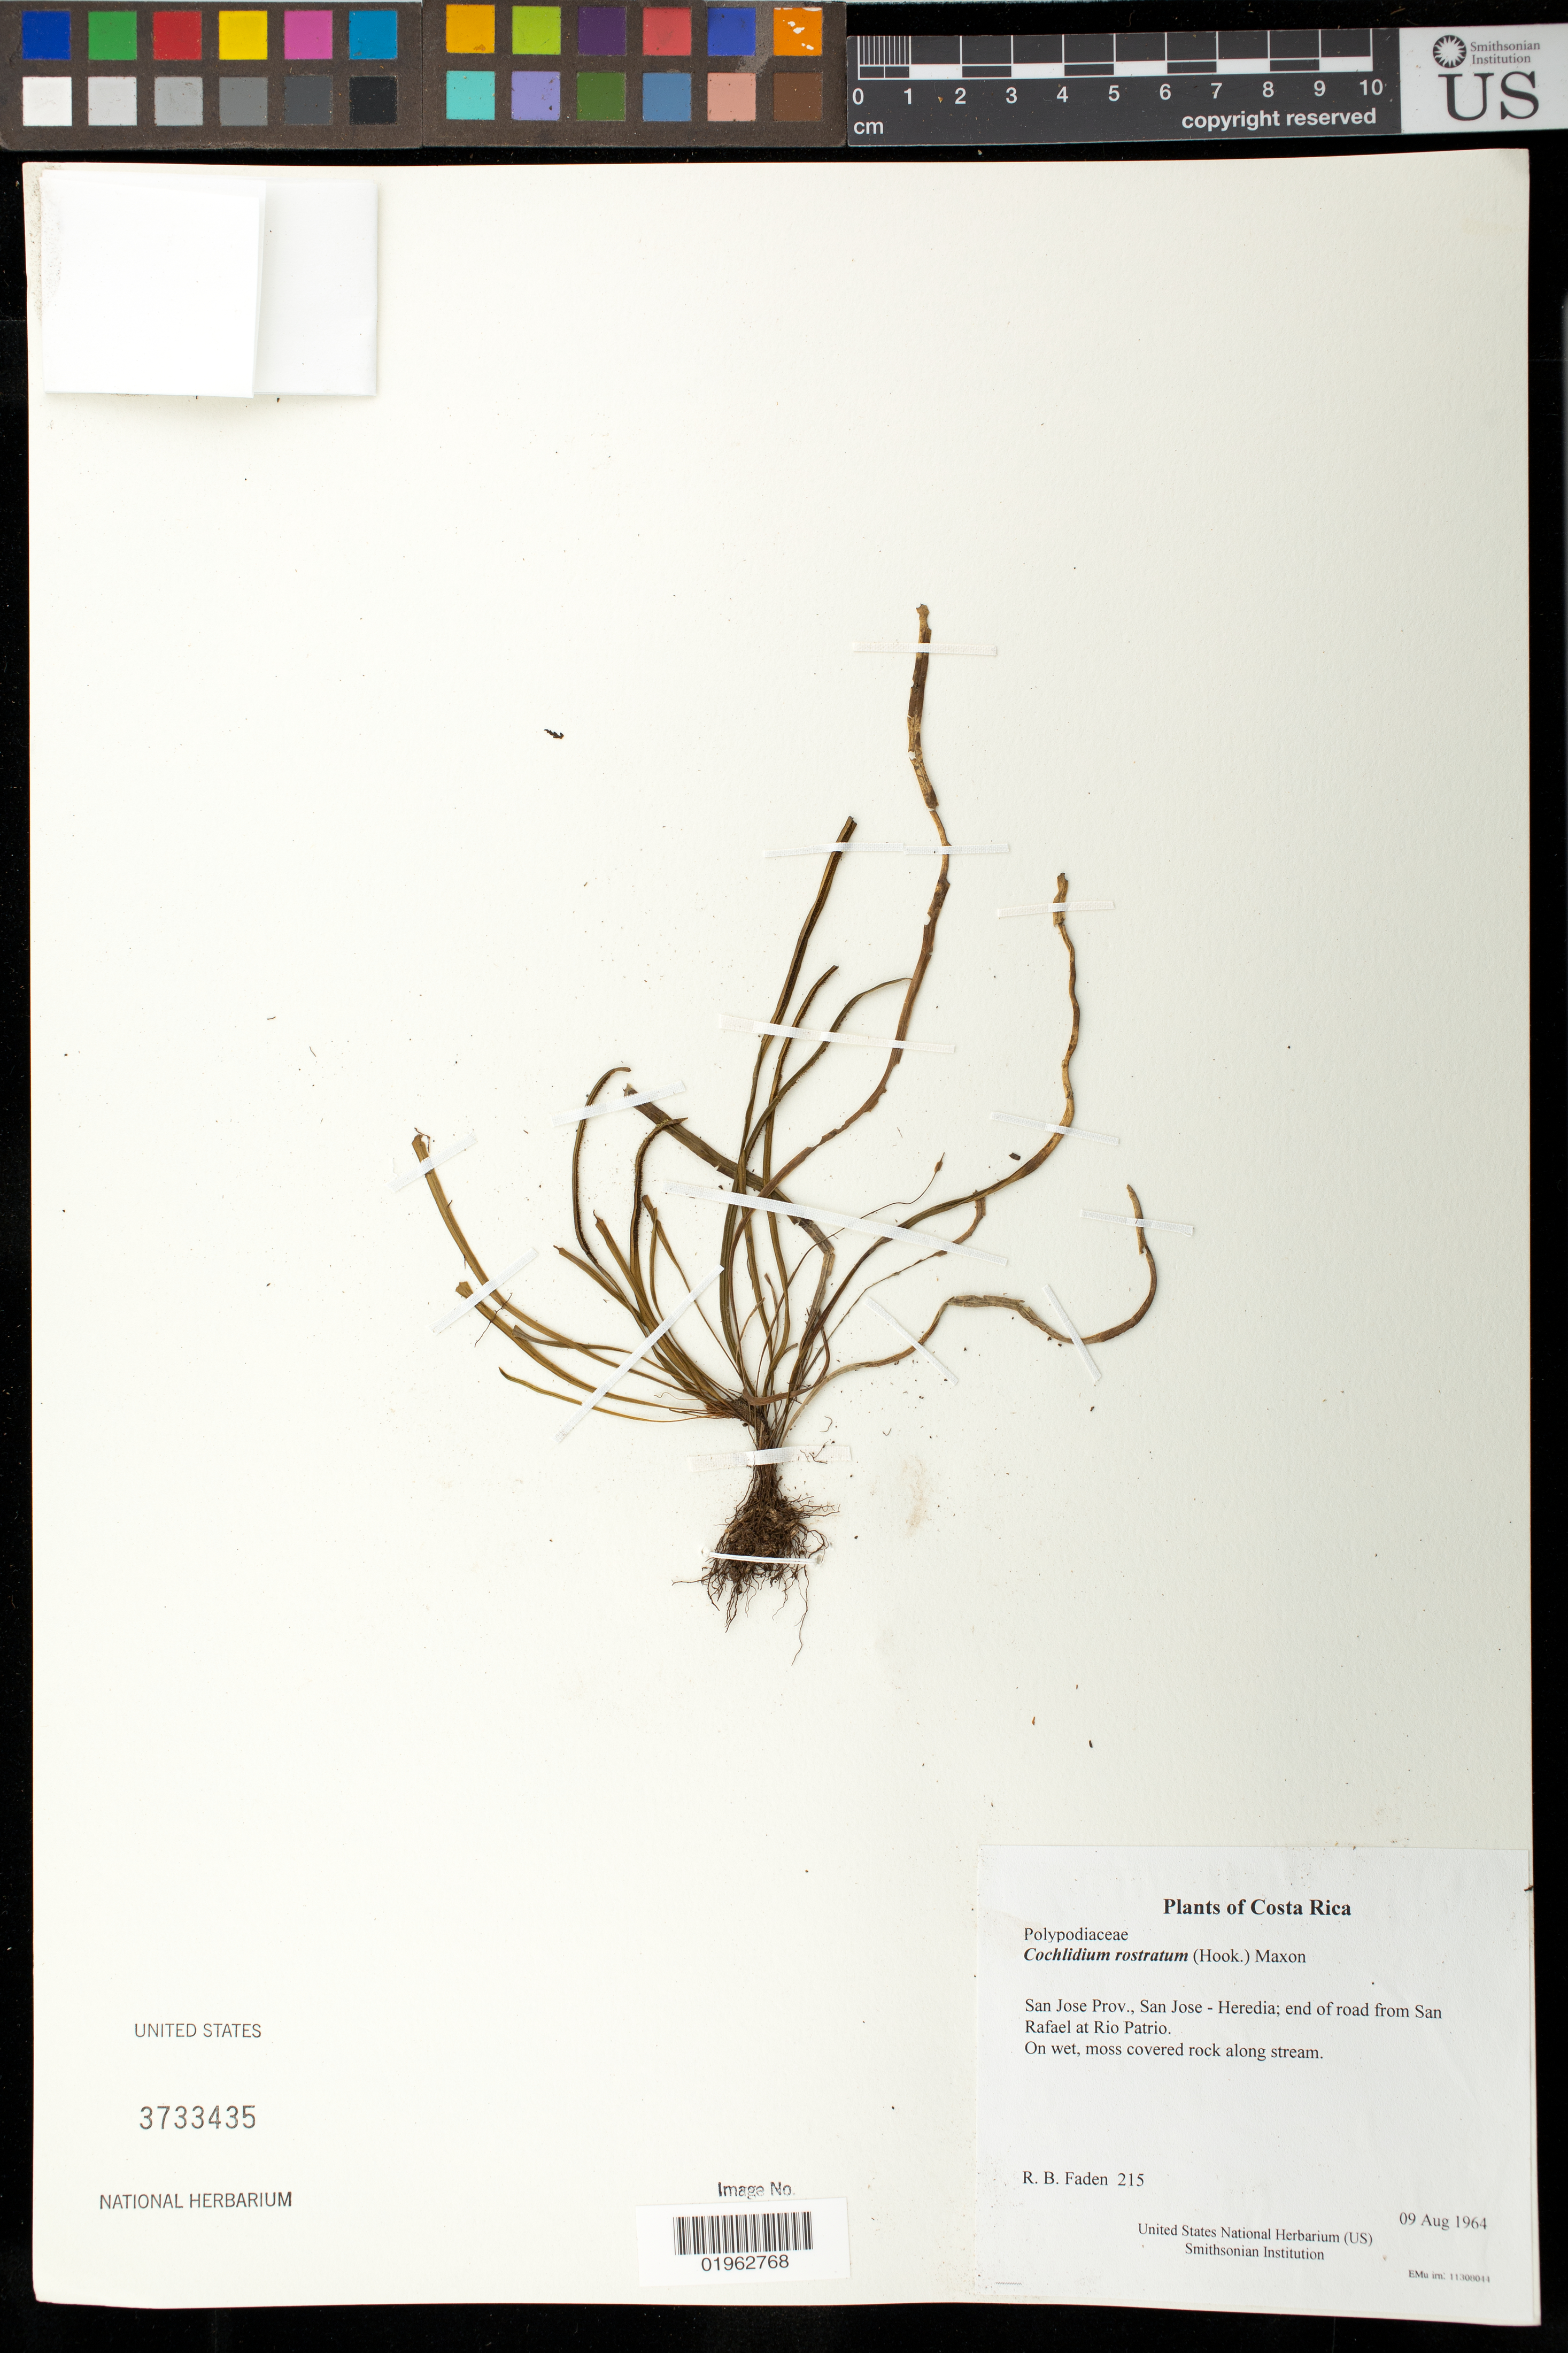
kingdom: Plantae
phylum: Tracheophyta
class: Polypodiopsida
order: Polypodiales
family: Polypodiaceae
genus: Cochlidium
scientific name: Cochlidium rostratum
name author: (Hook.) Maxon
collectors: R. B. Faden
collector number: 215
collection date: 1964-08-09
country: Costa Rica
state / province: San Jose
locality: San Jose - Heredia; end of road from San Rafael at Rio Patrio.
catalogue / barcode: US 3733435